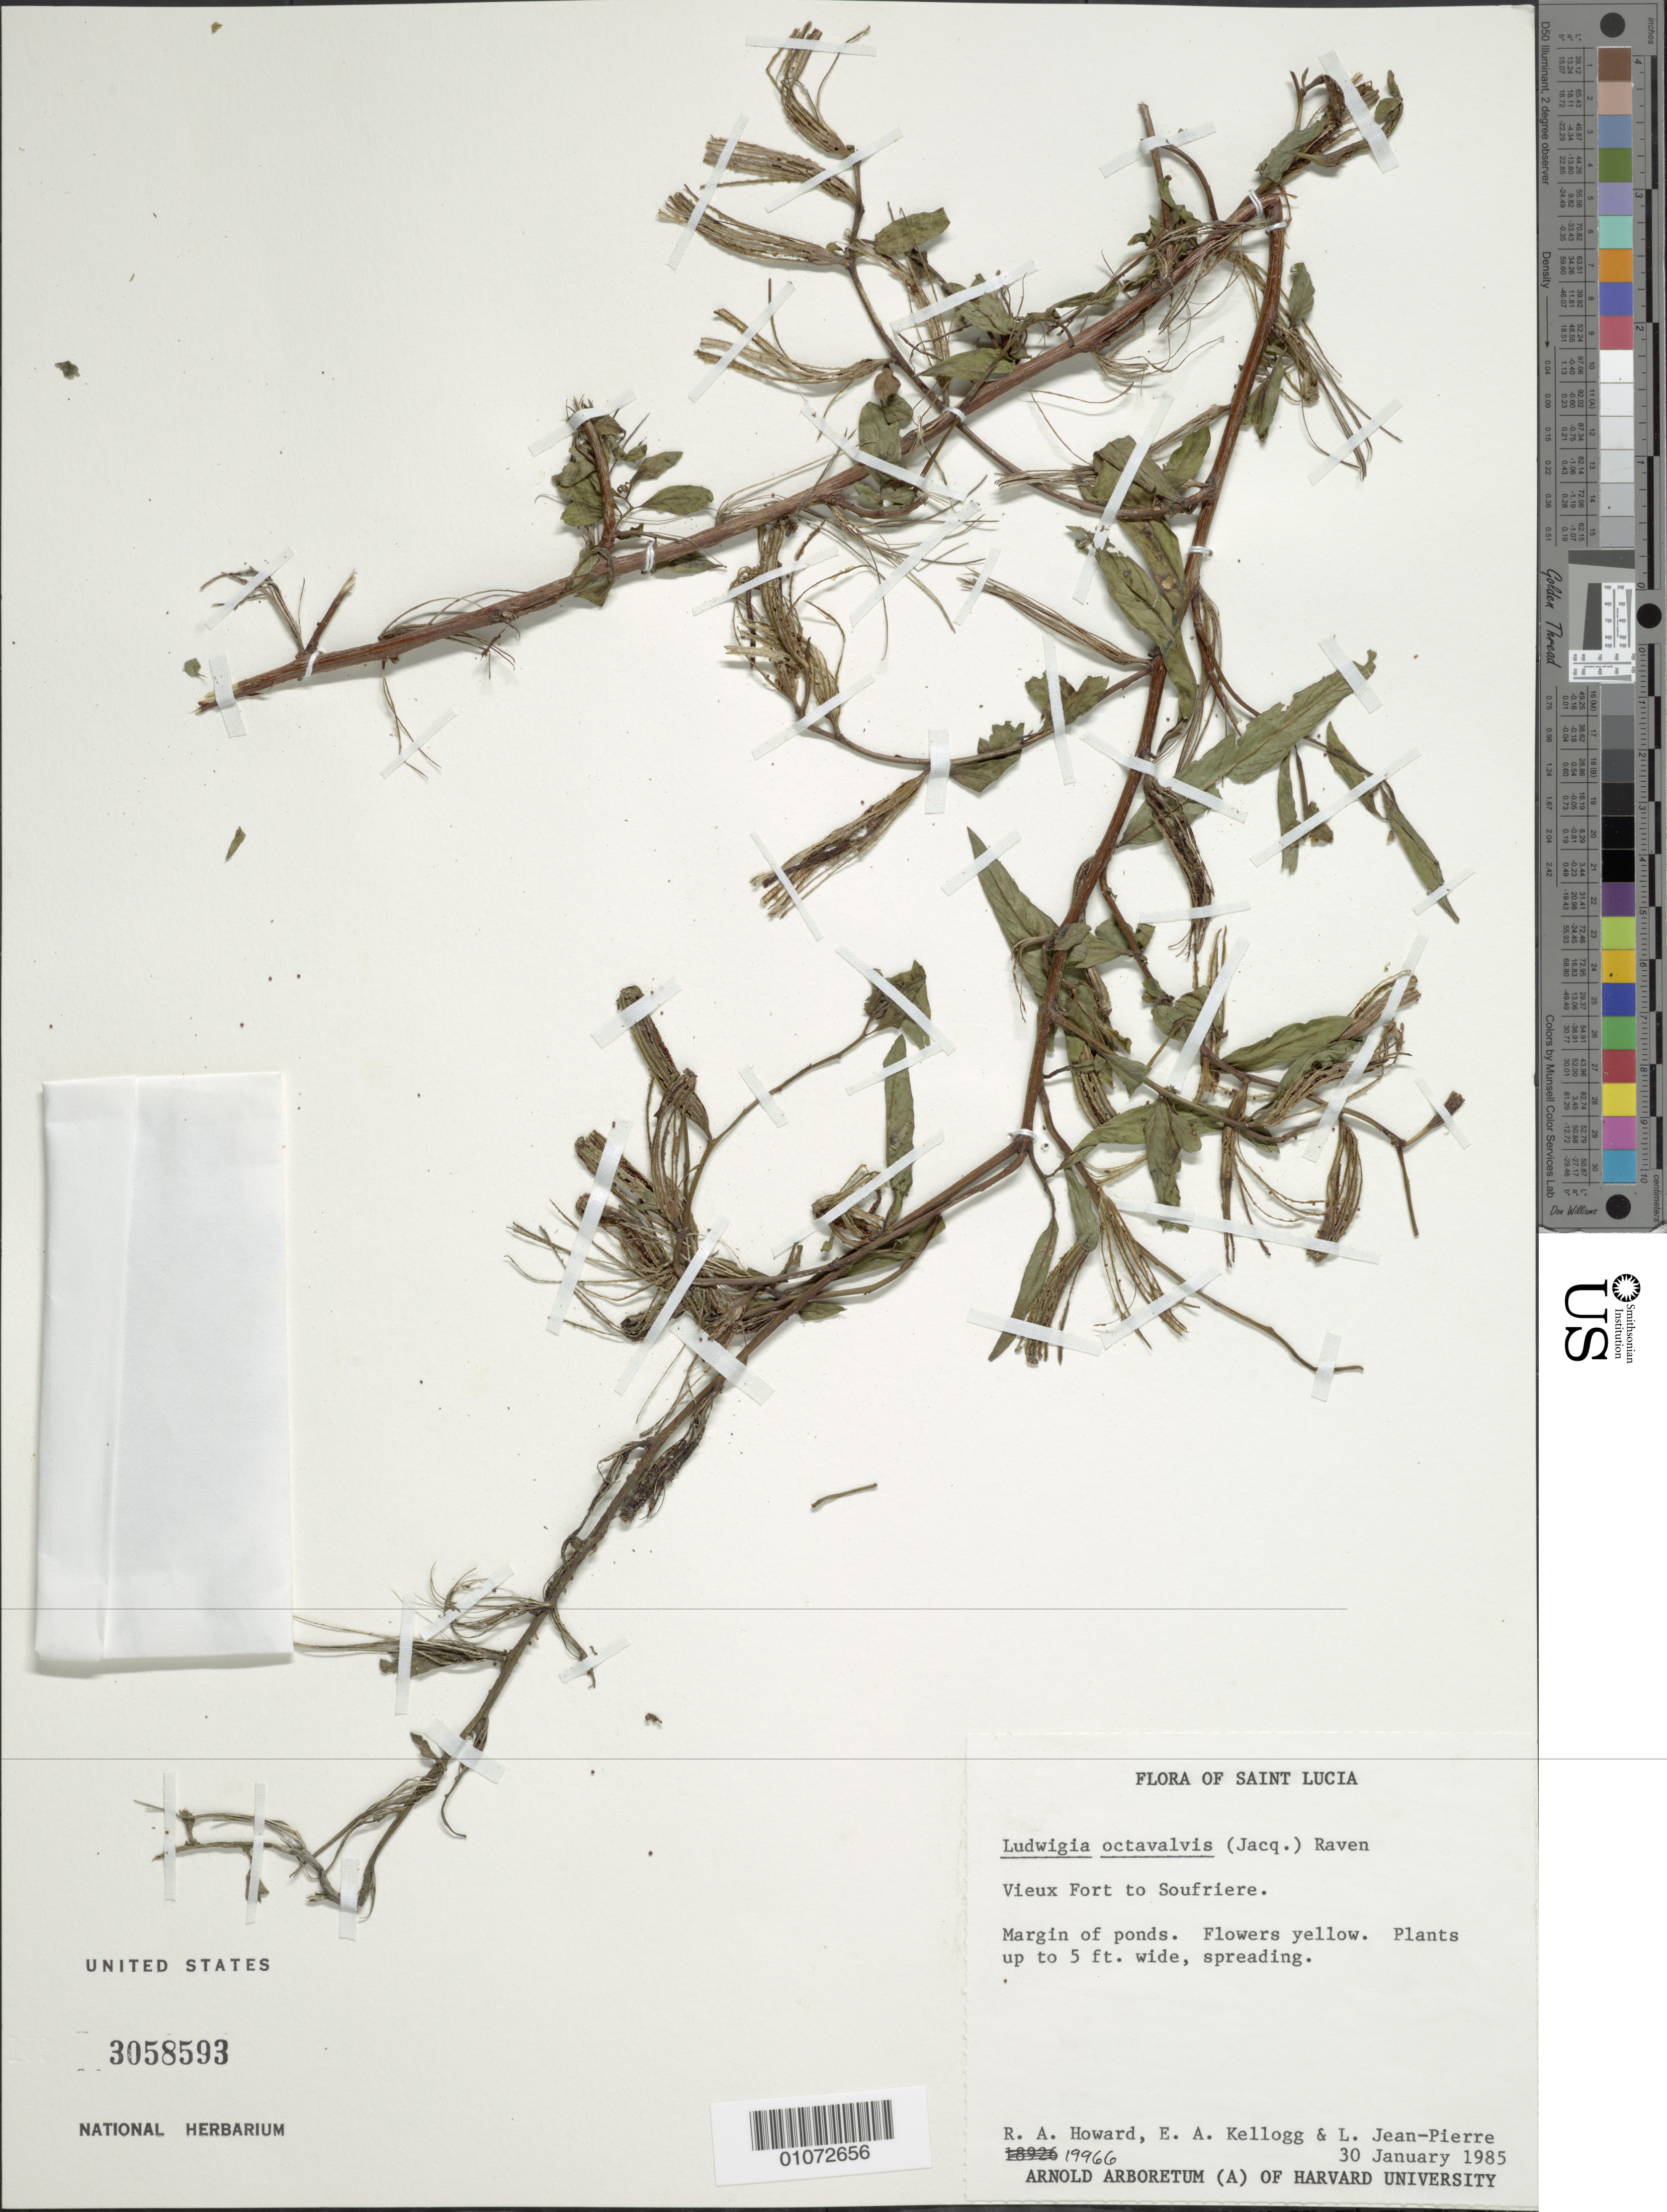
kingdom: Plantae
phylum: Tracheophyta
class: Magnoliopsida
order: Myrtales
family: Onagraceae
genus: Ludwigia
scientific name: Ludwigia octovalvis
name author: (Jacq.) P.H. Raven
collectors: R. A. Howard, E. A. Kellogg & L. L. Jean-Pierre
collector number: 19966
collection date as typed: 30 Jan 1985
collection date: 1985-01-30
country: St. Lucia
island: St. Lucia I.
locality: Vieux Fort to Soufriere, margin of ponds.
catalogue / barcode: US 3058593